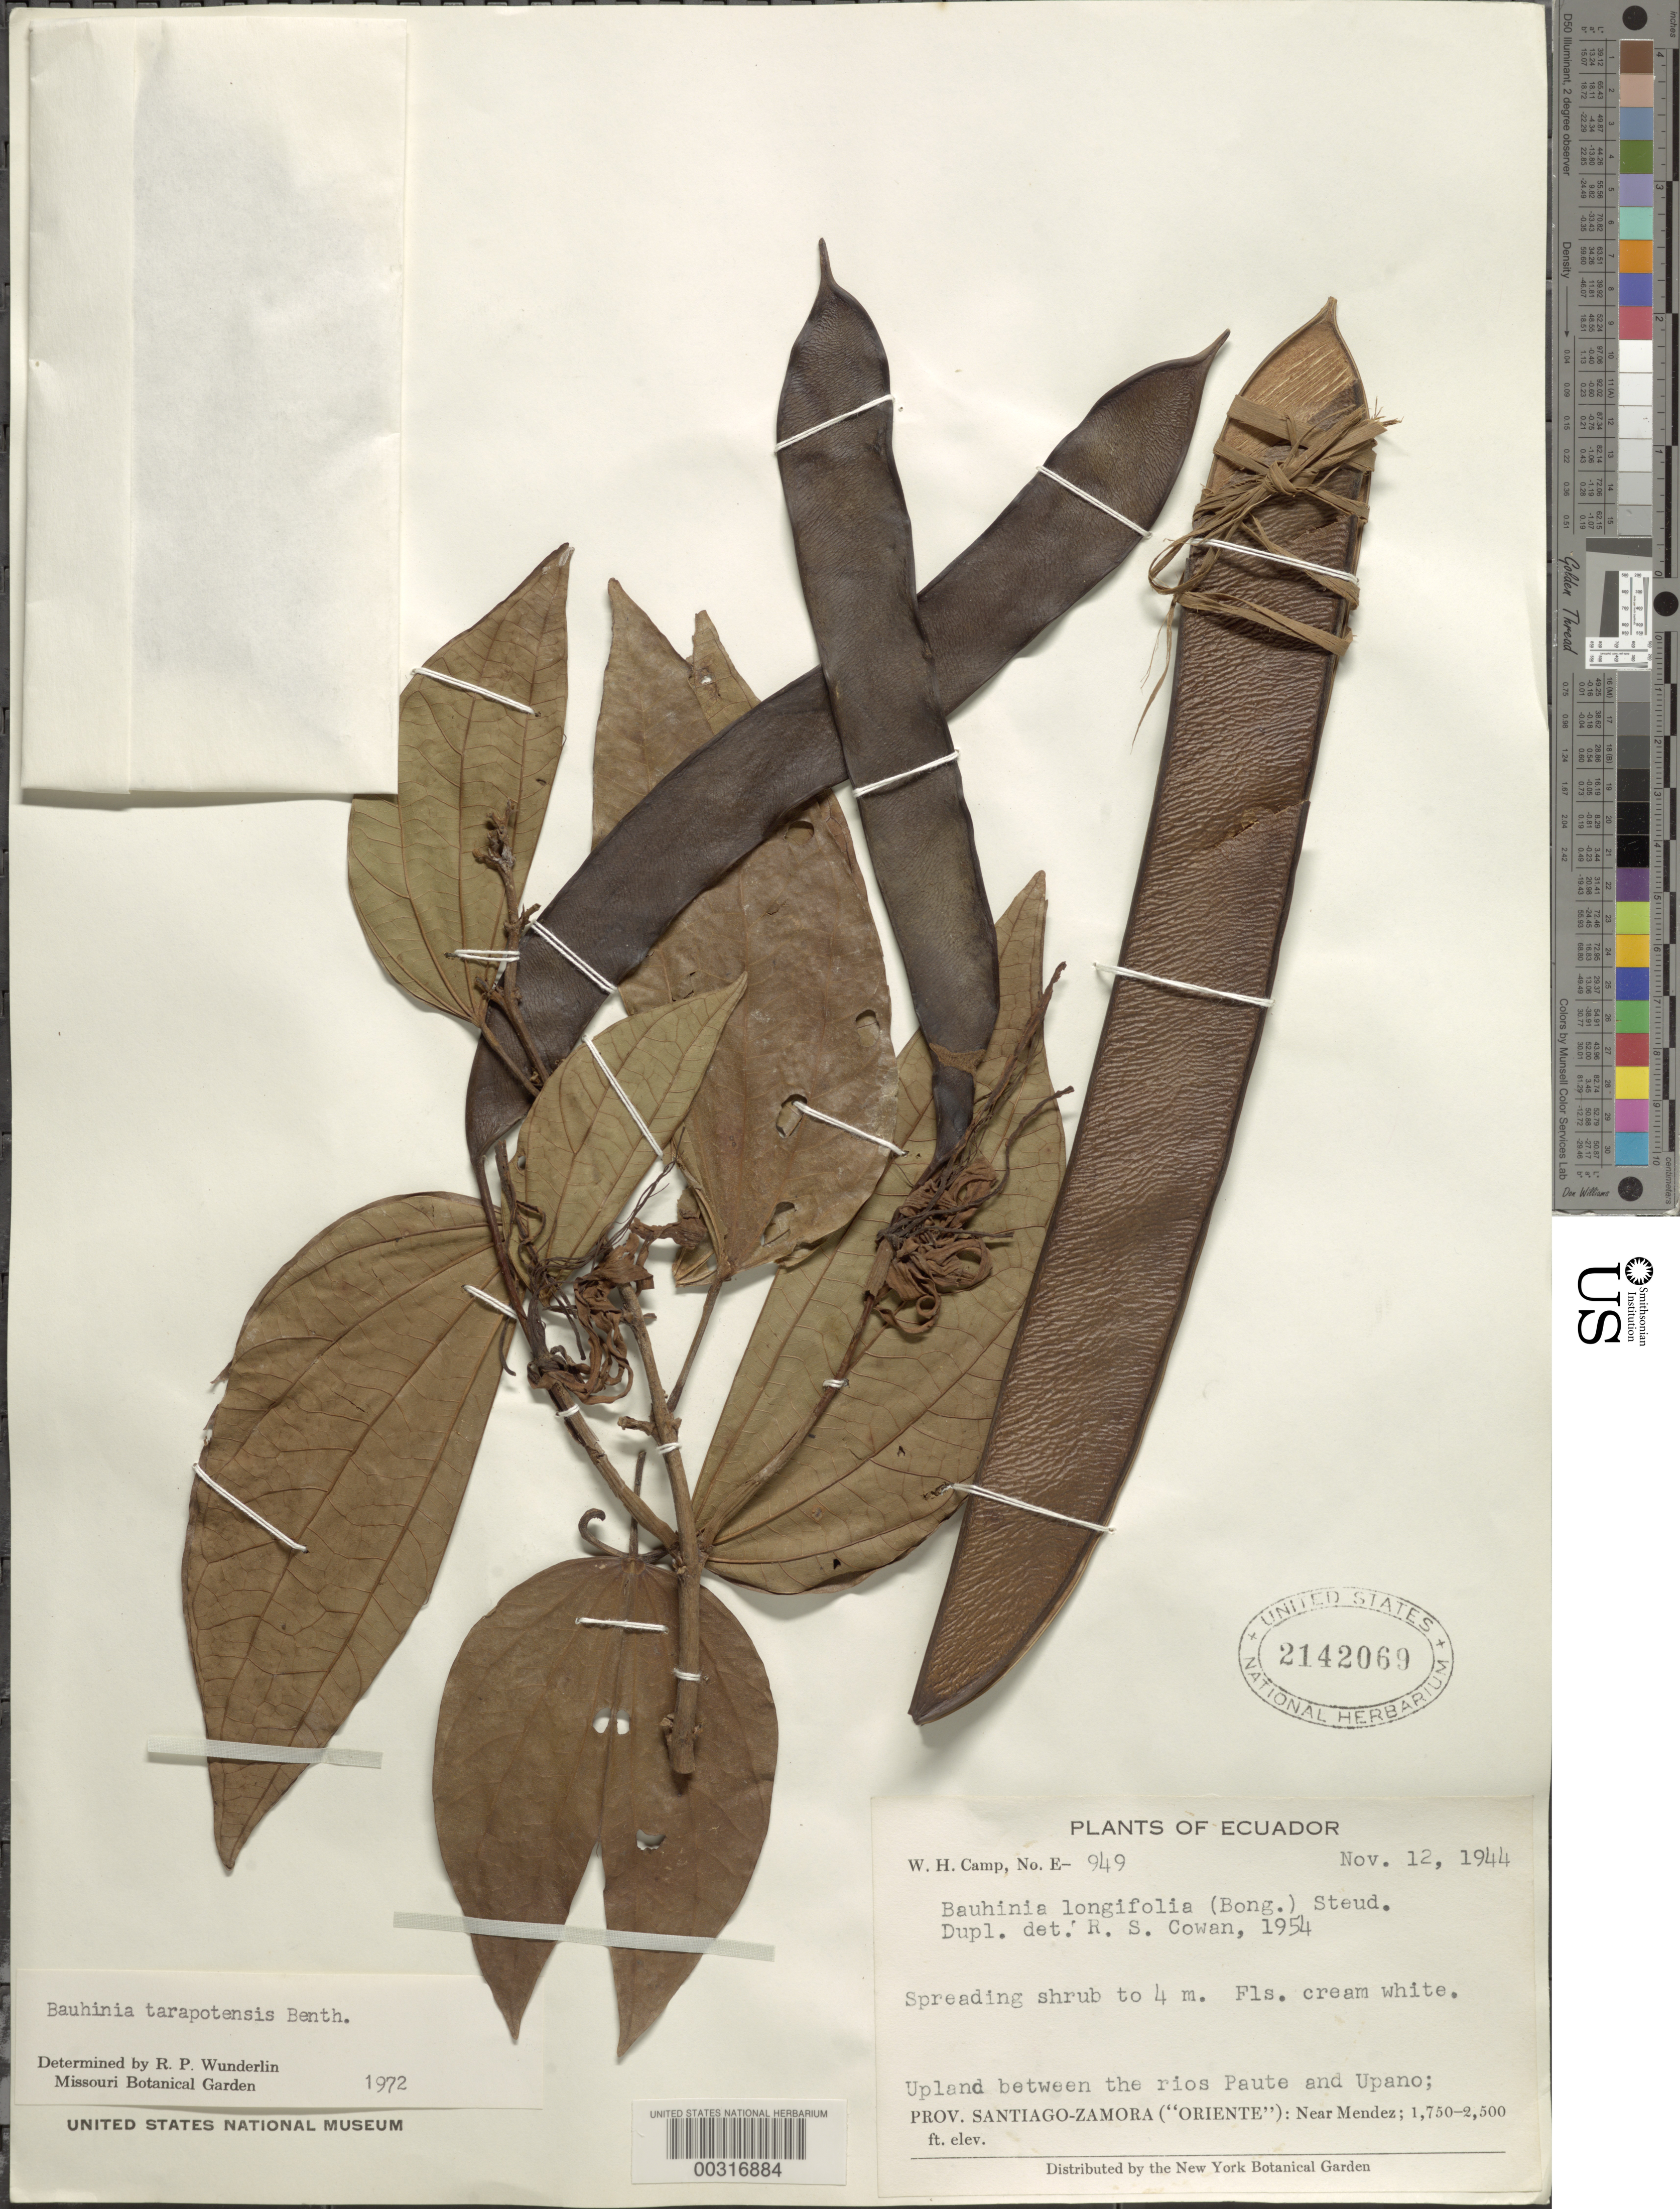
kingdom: Plantae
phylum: Tracheophyta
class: Magnoliopsida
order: Fabales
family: Fabaceae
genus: Bauhinia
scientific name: Bauhinia tarapotensis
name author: Benth.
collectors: W. H. Camp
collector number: E-949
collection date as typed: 12 Nov 1944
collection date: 1944-11-12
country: Ecuador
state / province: Morona-Santiago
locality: Between Rios Paute and upano; near mendez; Prov. Santiago-Zamora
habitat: Upland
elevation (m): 162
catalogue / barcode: US 2142069